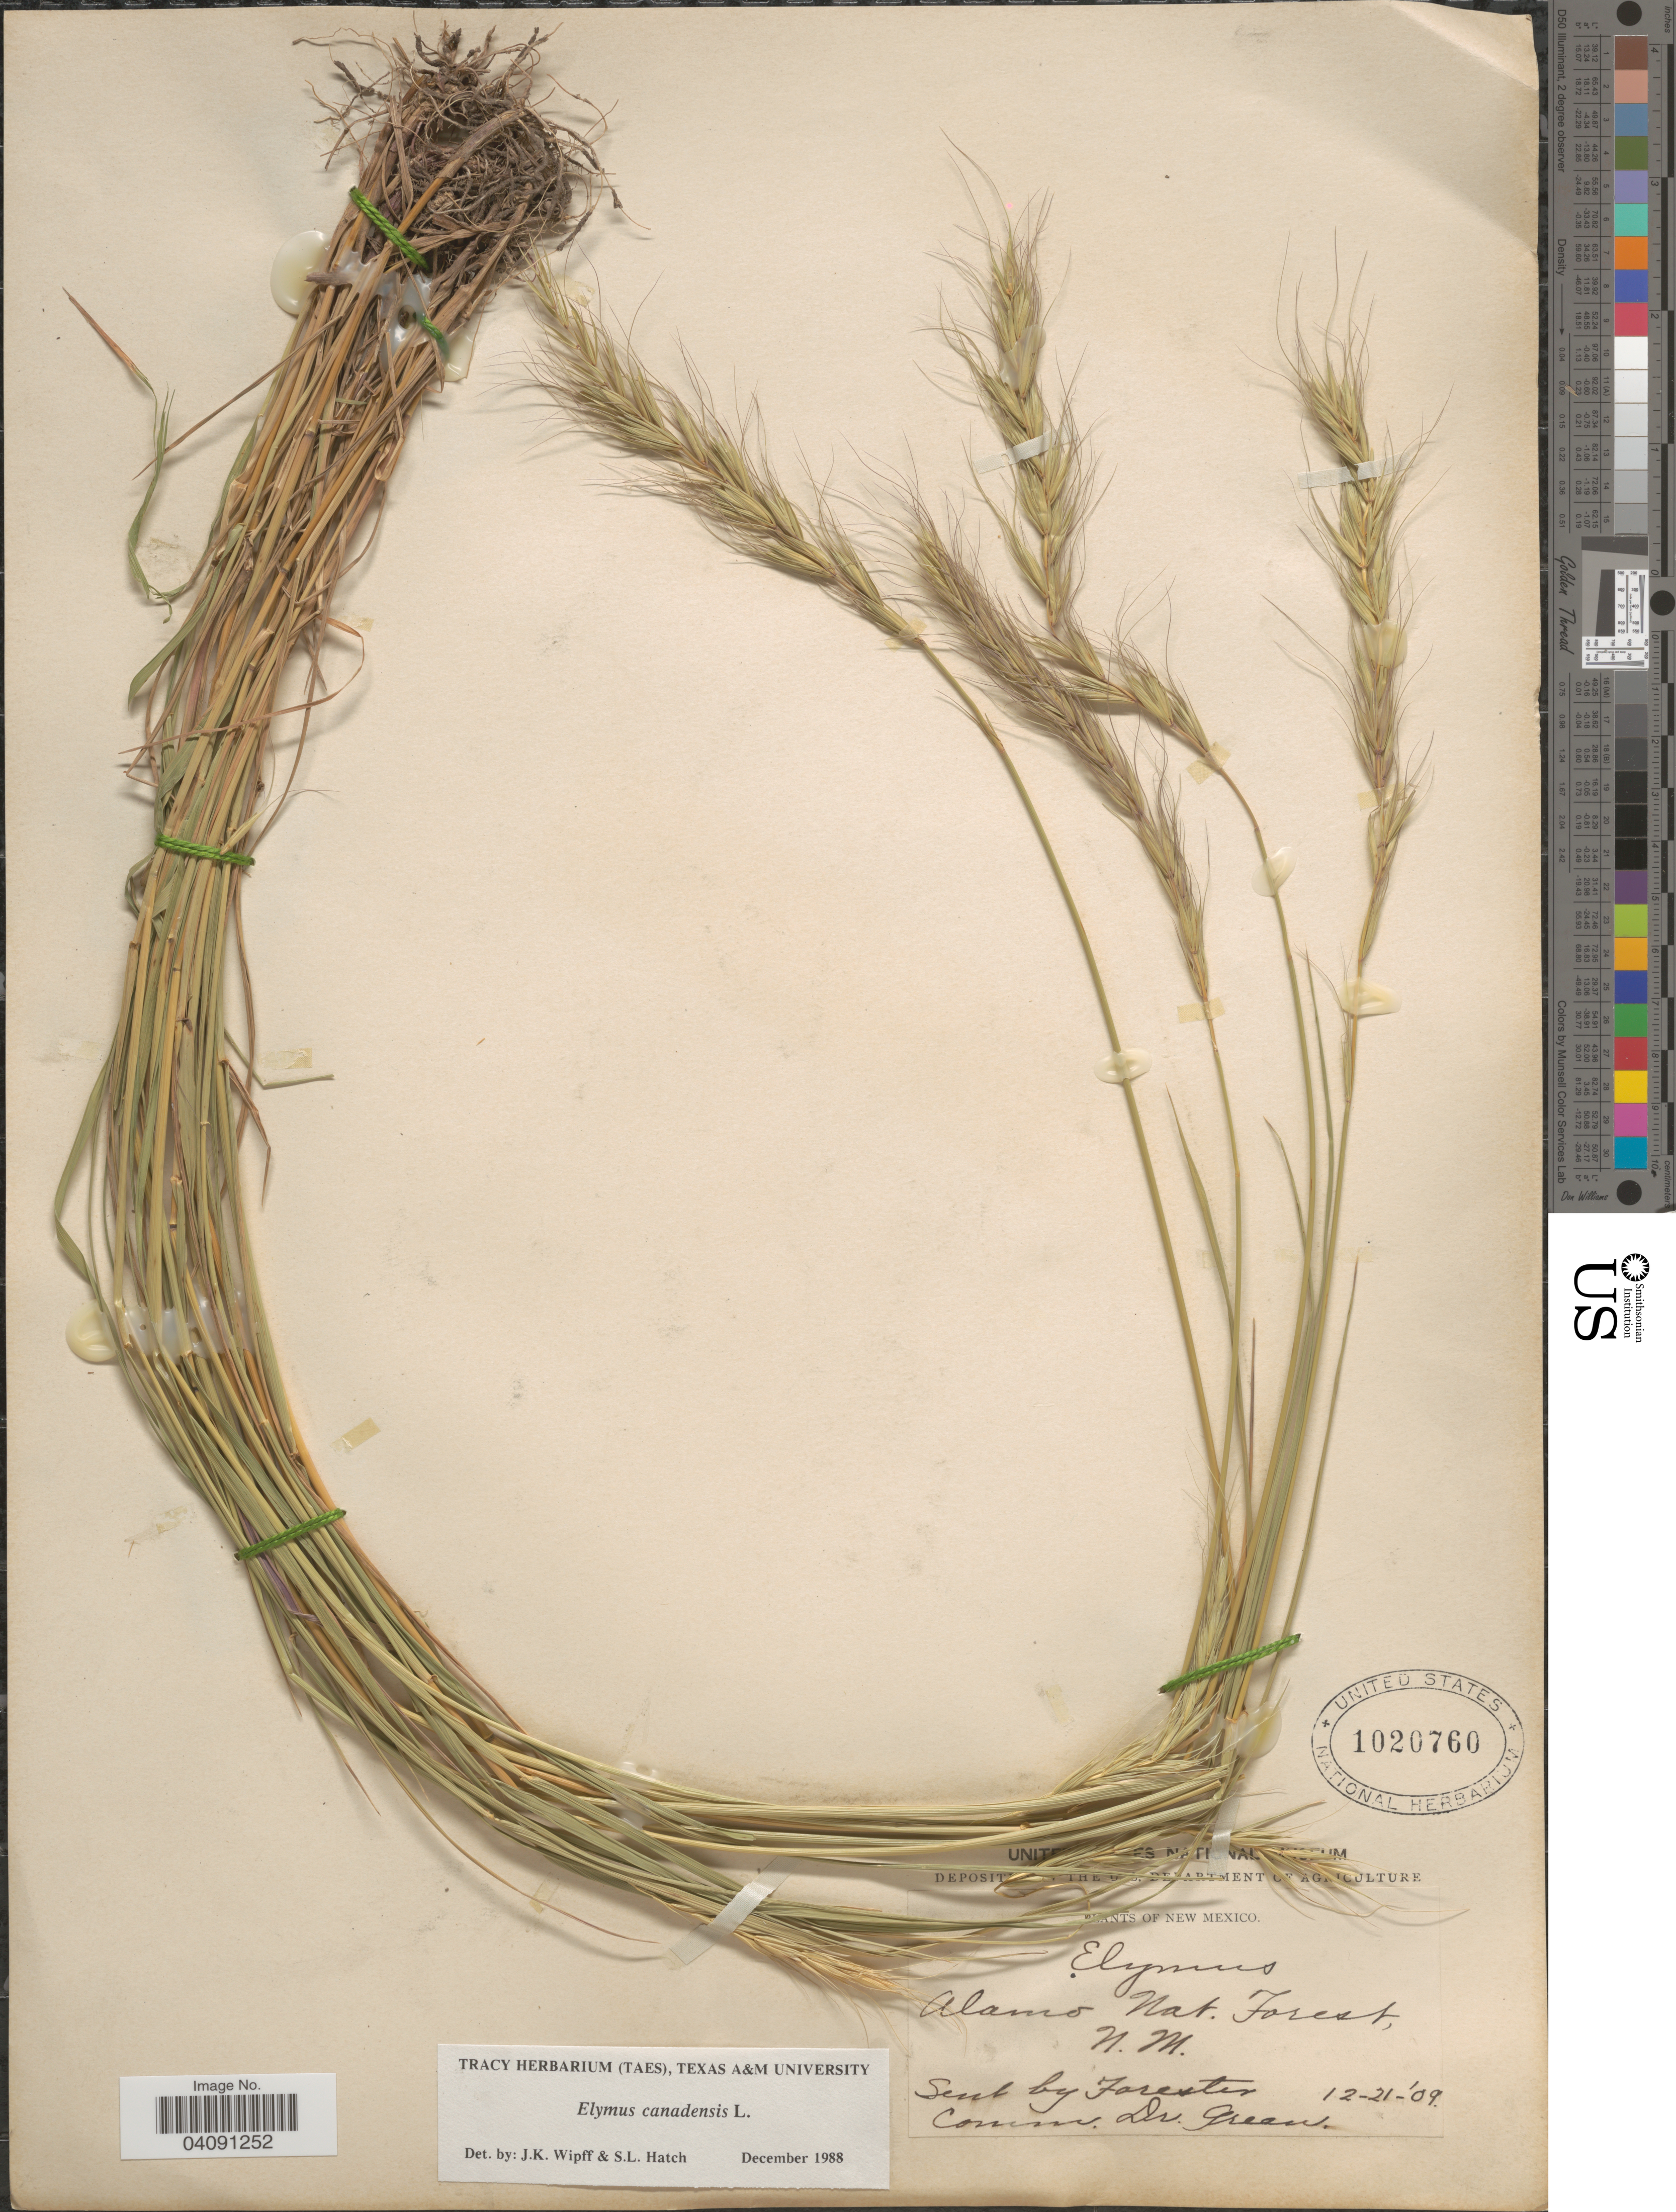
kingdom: Plantae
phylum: Tracheophyta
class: Liliopsida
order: Poales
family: Poaceae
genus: Elymus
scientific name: Elymus canadensis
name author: L.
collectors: Forester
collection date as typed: Transcribed d/m/y: 21/12/9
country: United States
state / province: New Mexico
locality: Alamo Nat. Forest.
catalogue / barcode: US 1020760